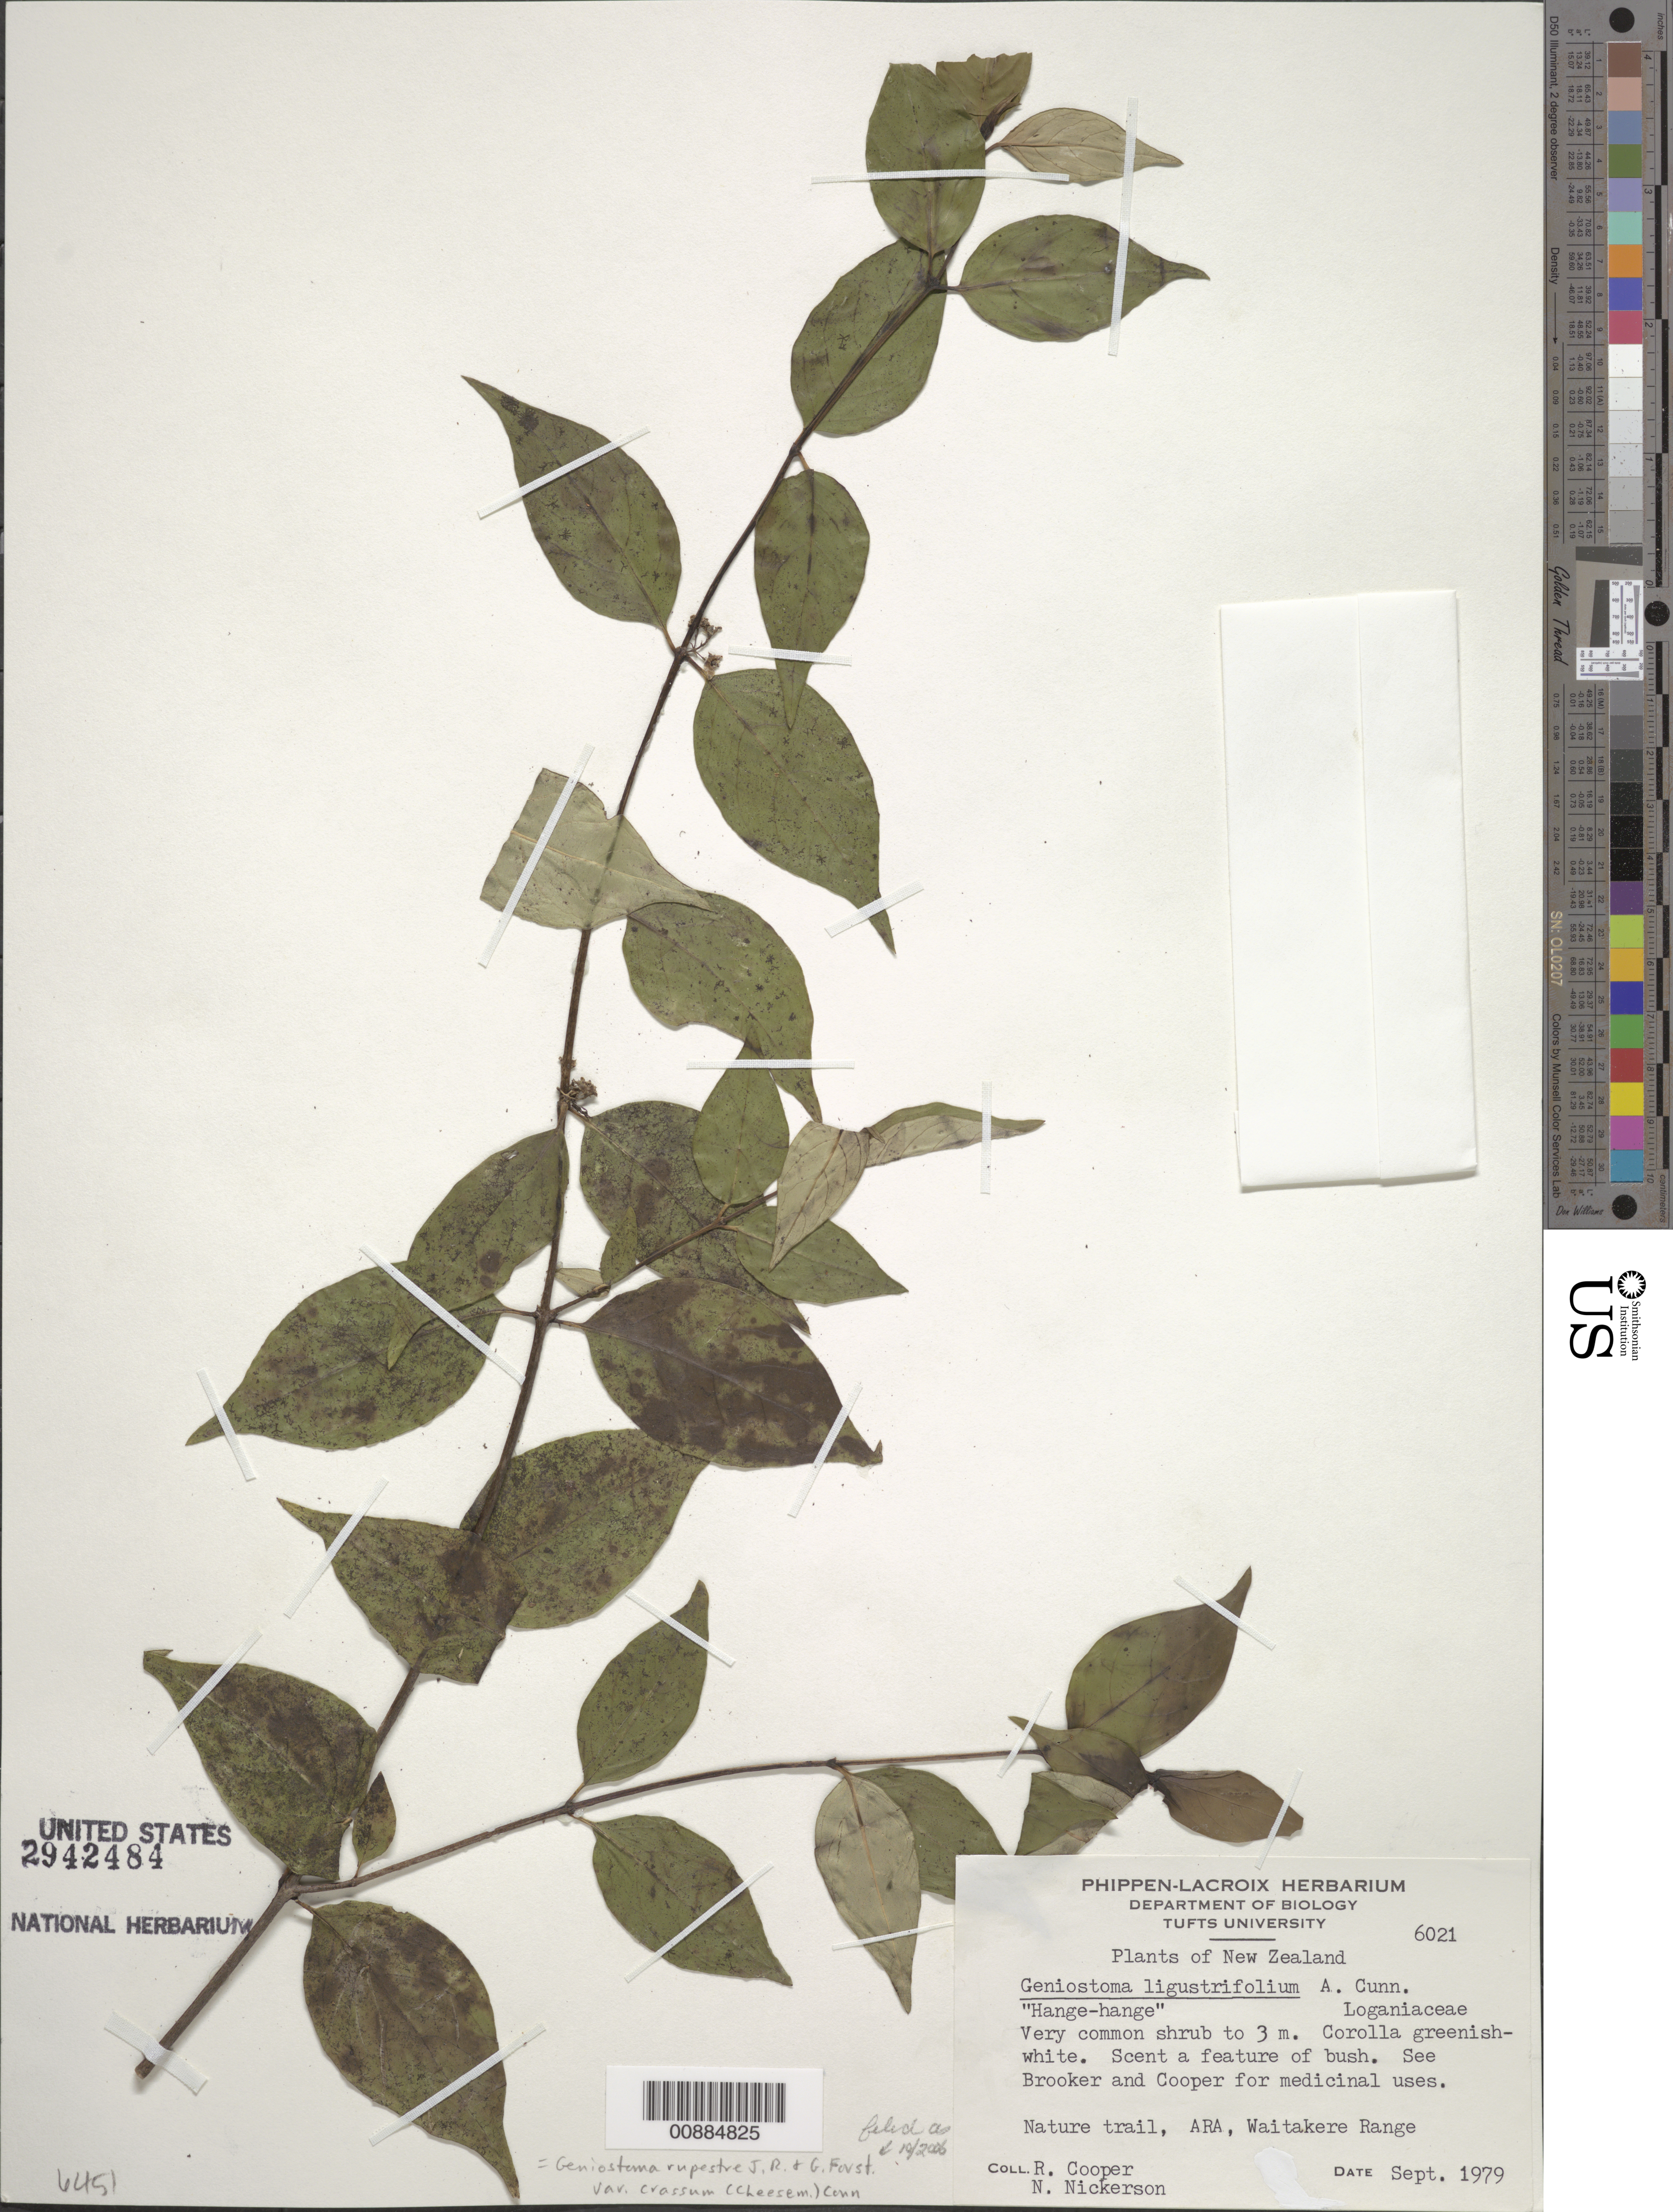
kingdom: Plantae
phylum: Tracheophyta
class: Magnoliopsida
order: Gentianales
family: Loganiaceae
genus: Geniostoma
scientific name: Geniostoma rupestre var. crassum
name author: J.R. Forst. & G. Forst.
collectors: R. Cooper & N. Nickerson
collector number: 6021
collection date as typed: Sep 1979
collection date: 1979-09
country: New Zealand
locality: Nature trail, ARA, Waitakere Range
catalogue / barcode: US 2942484